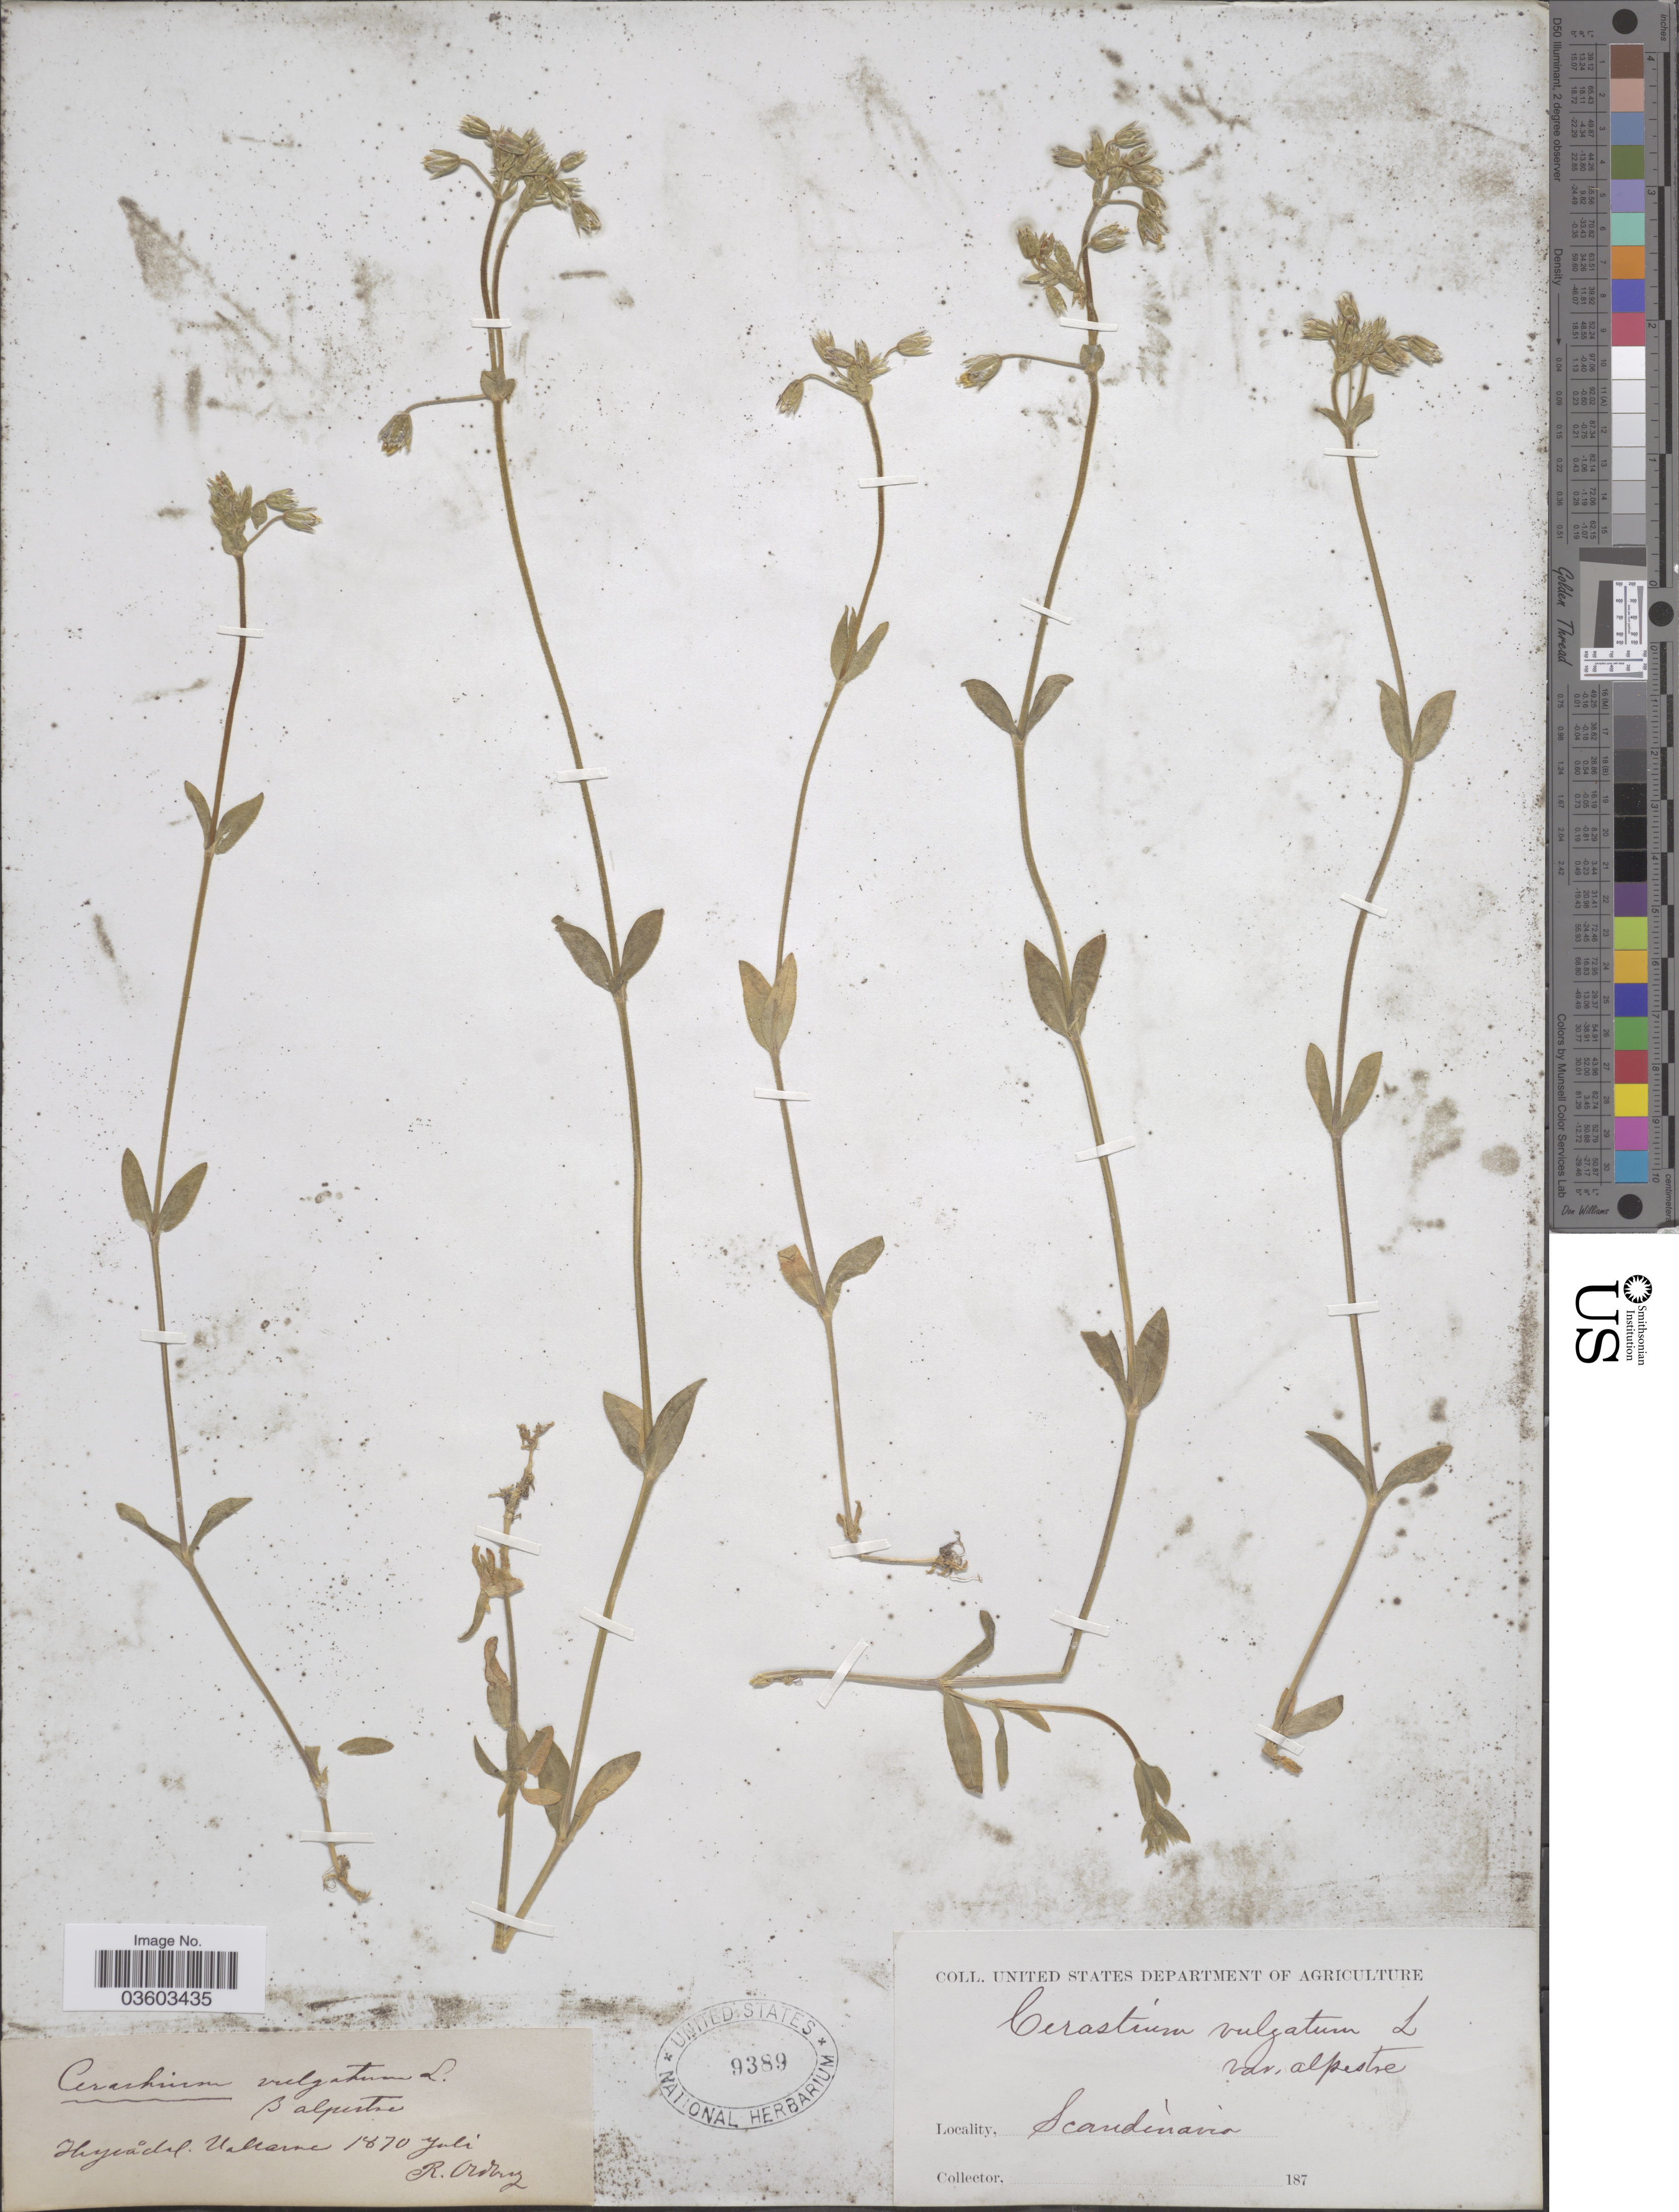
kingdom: Plantae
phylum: Tracheophyta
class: Magnoliopsida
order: Caryophyllales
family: Caryophyllaceae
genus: Cerastium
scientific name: Cerastium vulgatum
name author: L.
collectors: R. Oldberg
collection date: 1870-07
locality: Heyvadal, Uallarma. [interpreted] Scandinavia.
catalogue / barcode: US 9389